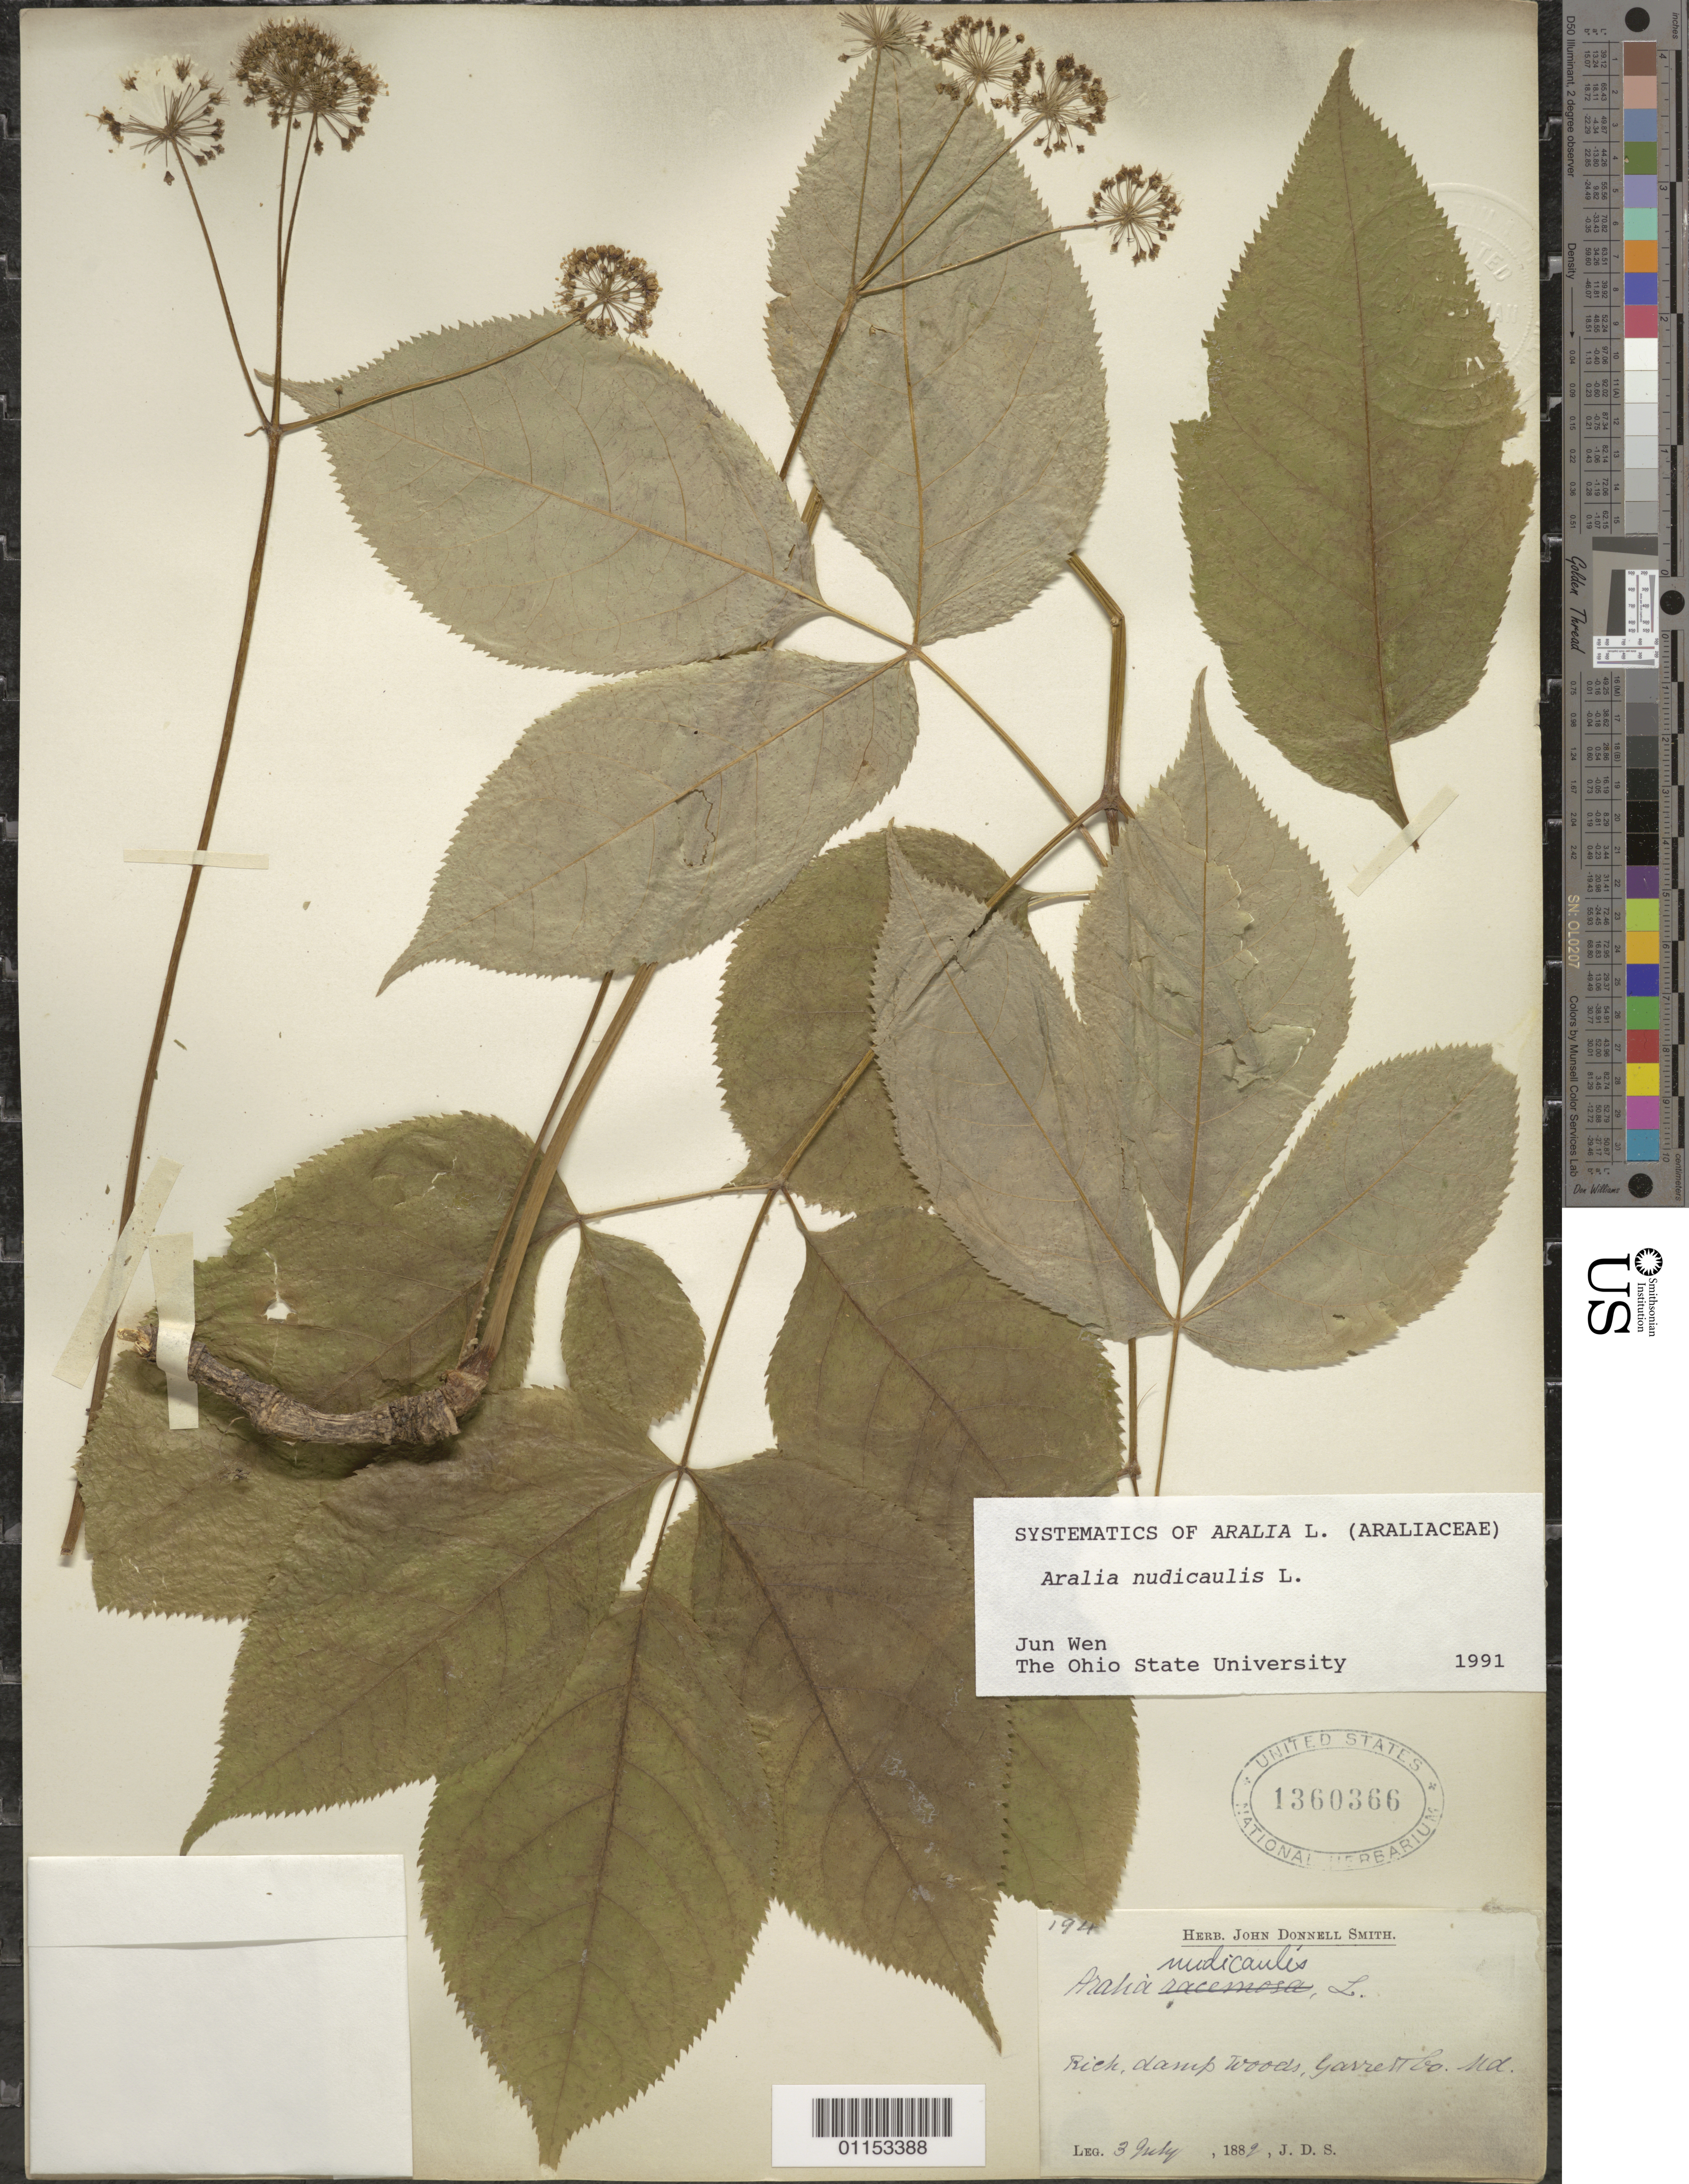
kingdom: Plantae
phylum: Tracheophyta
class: Magnoliopsida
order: Apiales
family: Araliaceae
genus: Aralia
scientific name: Aralia nudicaulis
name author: L.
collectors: ex Herb. John Donnell Smith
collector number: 194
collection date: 1882-07-03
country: United States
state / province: Maryland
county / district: Garrett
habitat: Rich damp woods.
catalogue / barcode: US 1360366